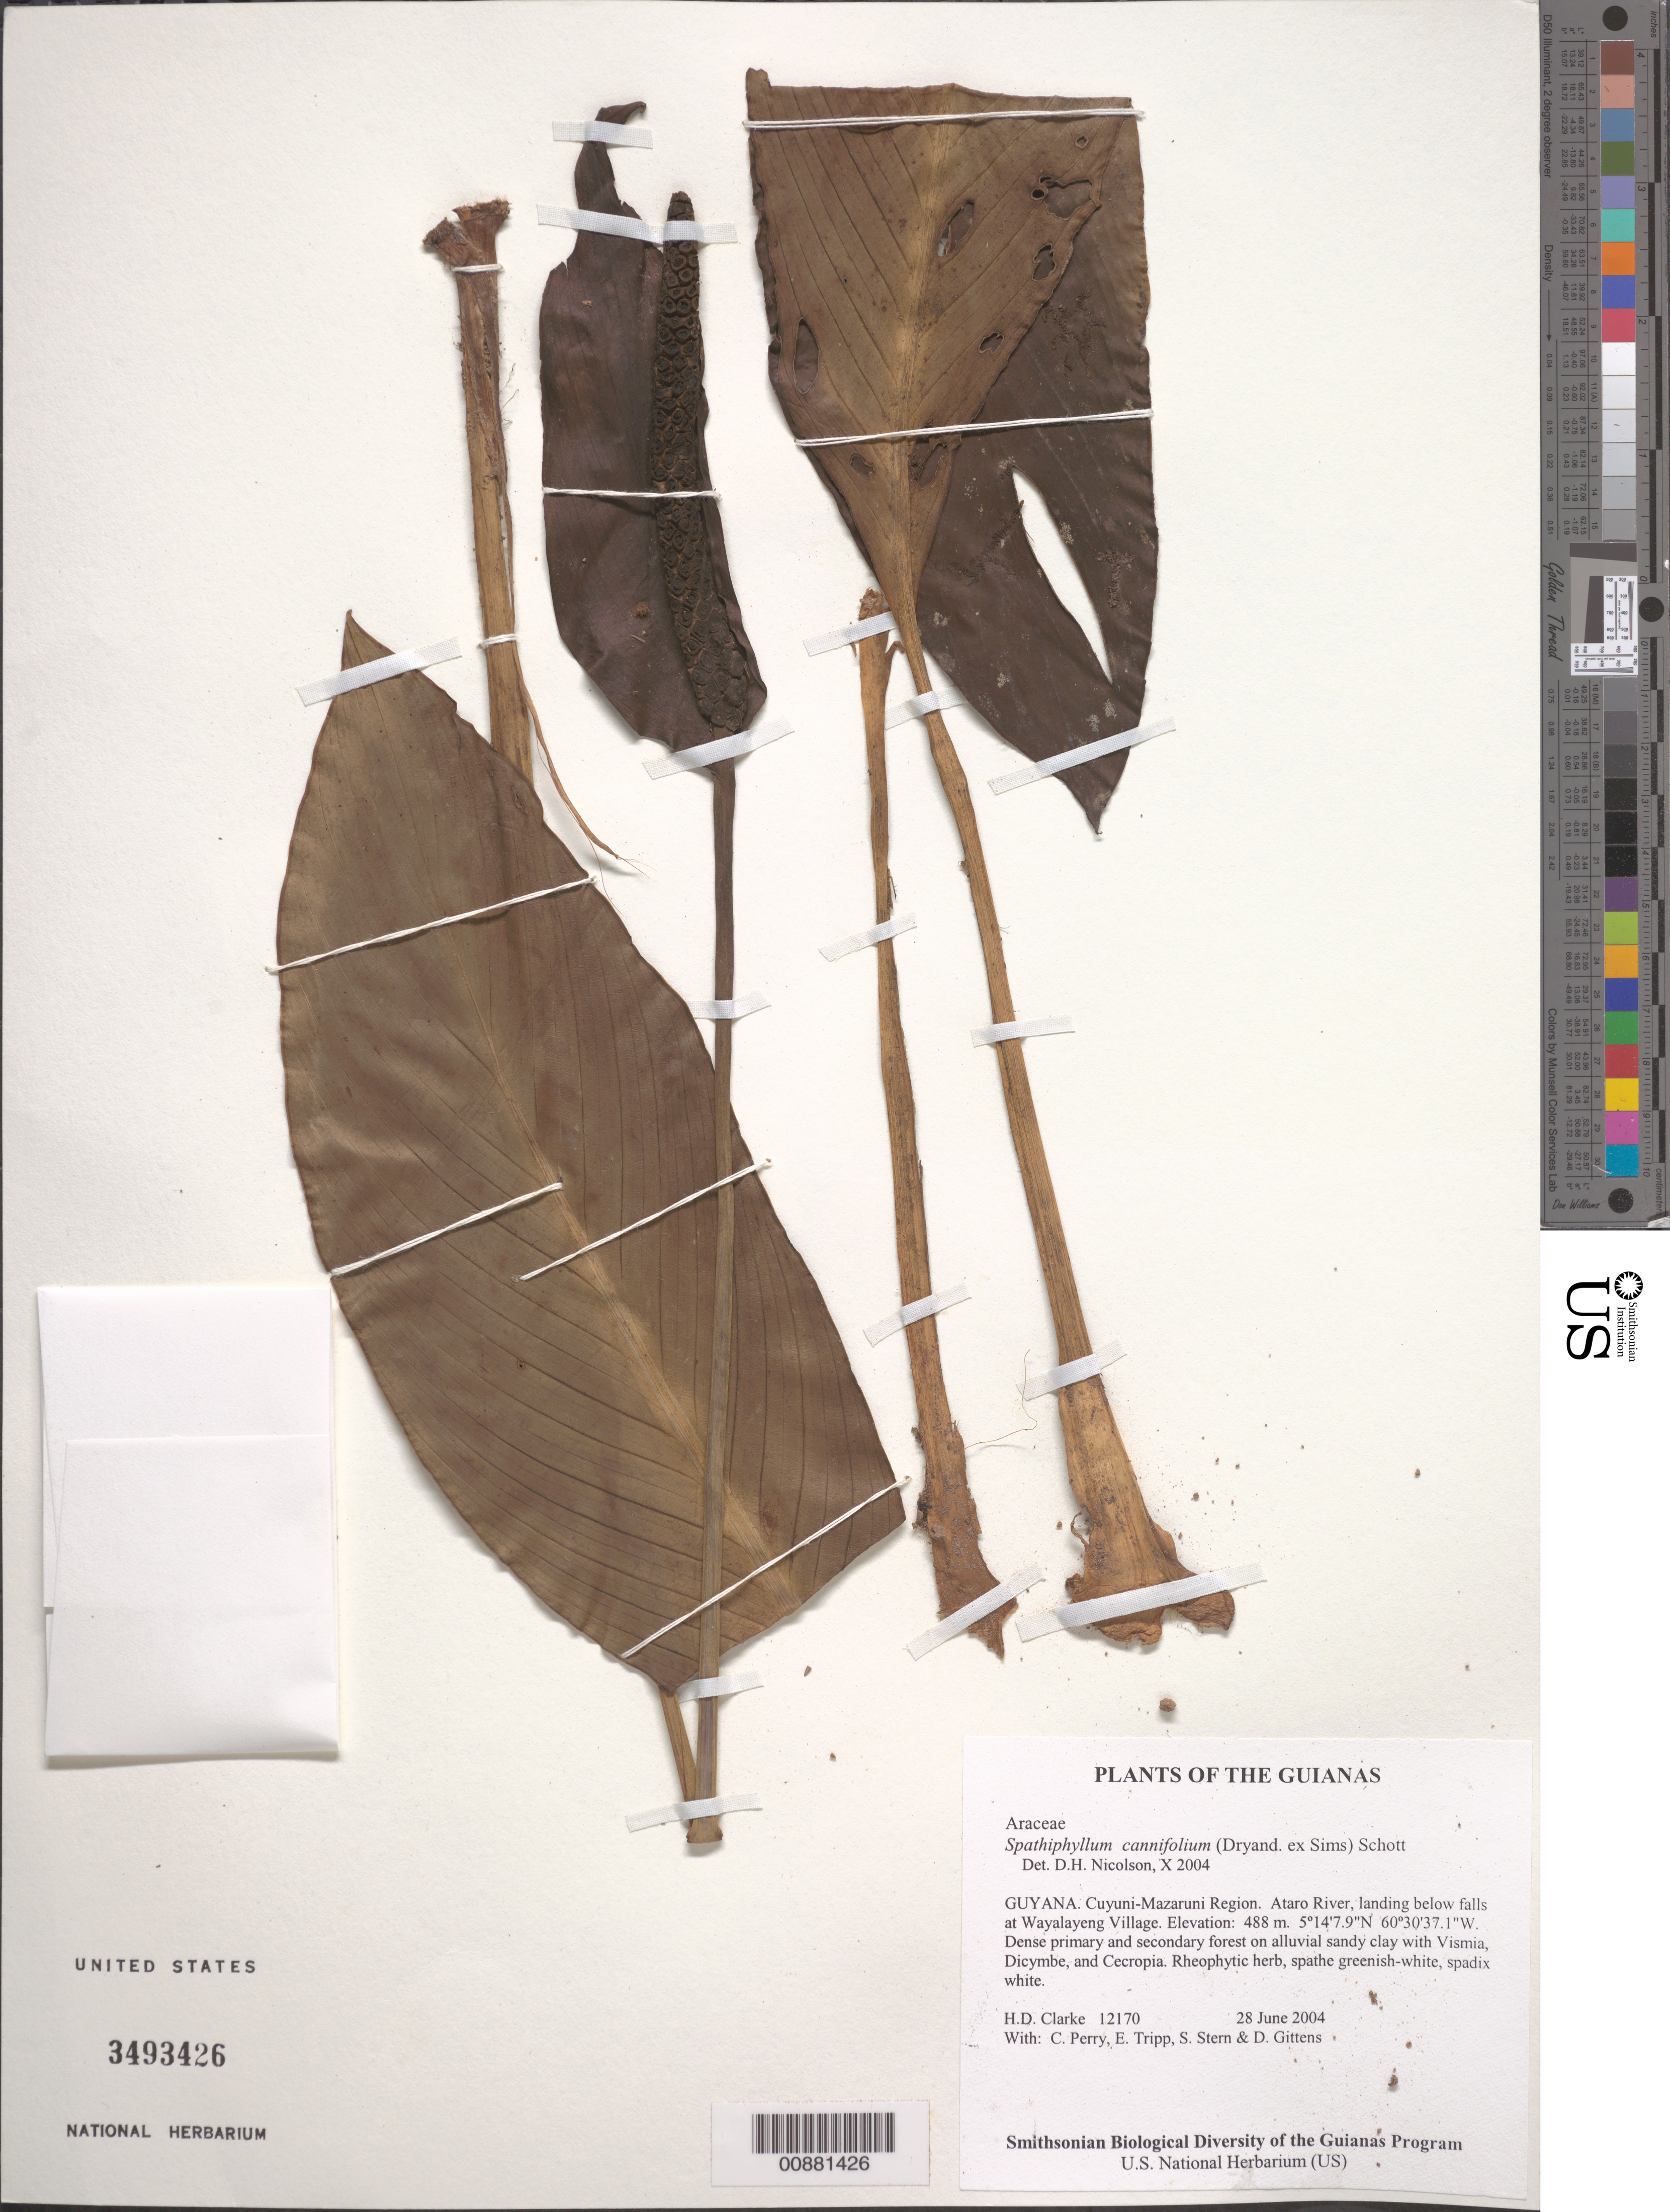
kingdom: Plantae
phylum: Tracheophyta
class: Liliopsida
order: Alismatales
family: Araceae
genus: Spathiphyllum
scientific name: Spathiphyllum cannifolium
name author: (Dryand. ex Sims) Schott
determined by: Nicolson, Dan H.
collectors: H. D. Clarke, C. Perry, E. Tripp, S. R. Stern & D. Gittens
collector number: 12170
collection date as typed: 28 June 2004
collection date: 2004-06-28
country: Guyana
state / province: Cuyuni-Mazaruni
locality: Ataro River, landing below falls at Wayalayeng Village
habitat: Dense primary and secondary forest on alluvial sandy clay with Vismia, Dicymbe, and Cecropia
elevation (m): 488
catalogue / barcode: US 3493426